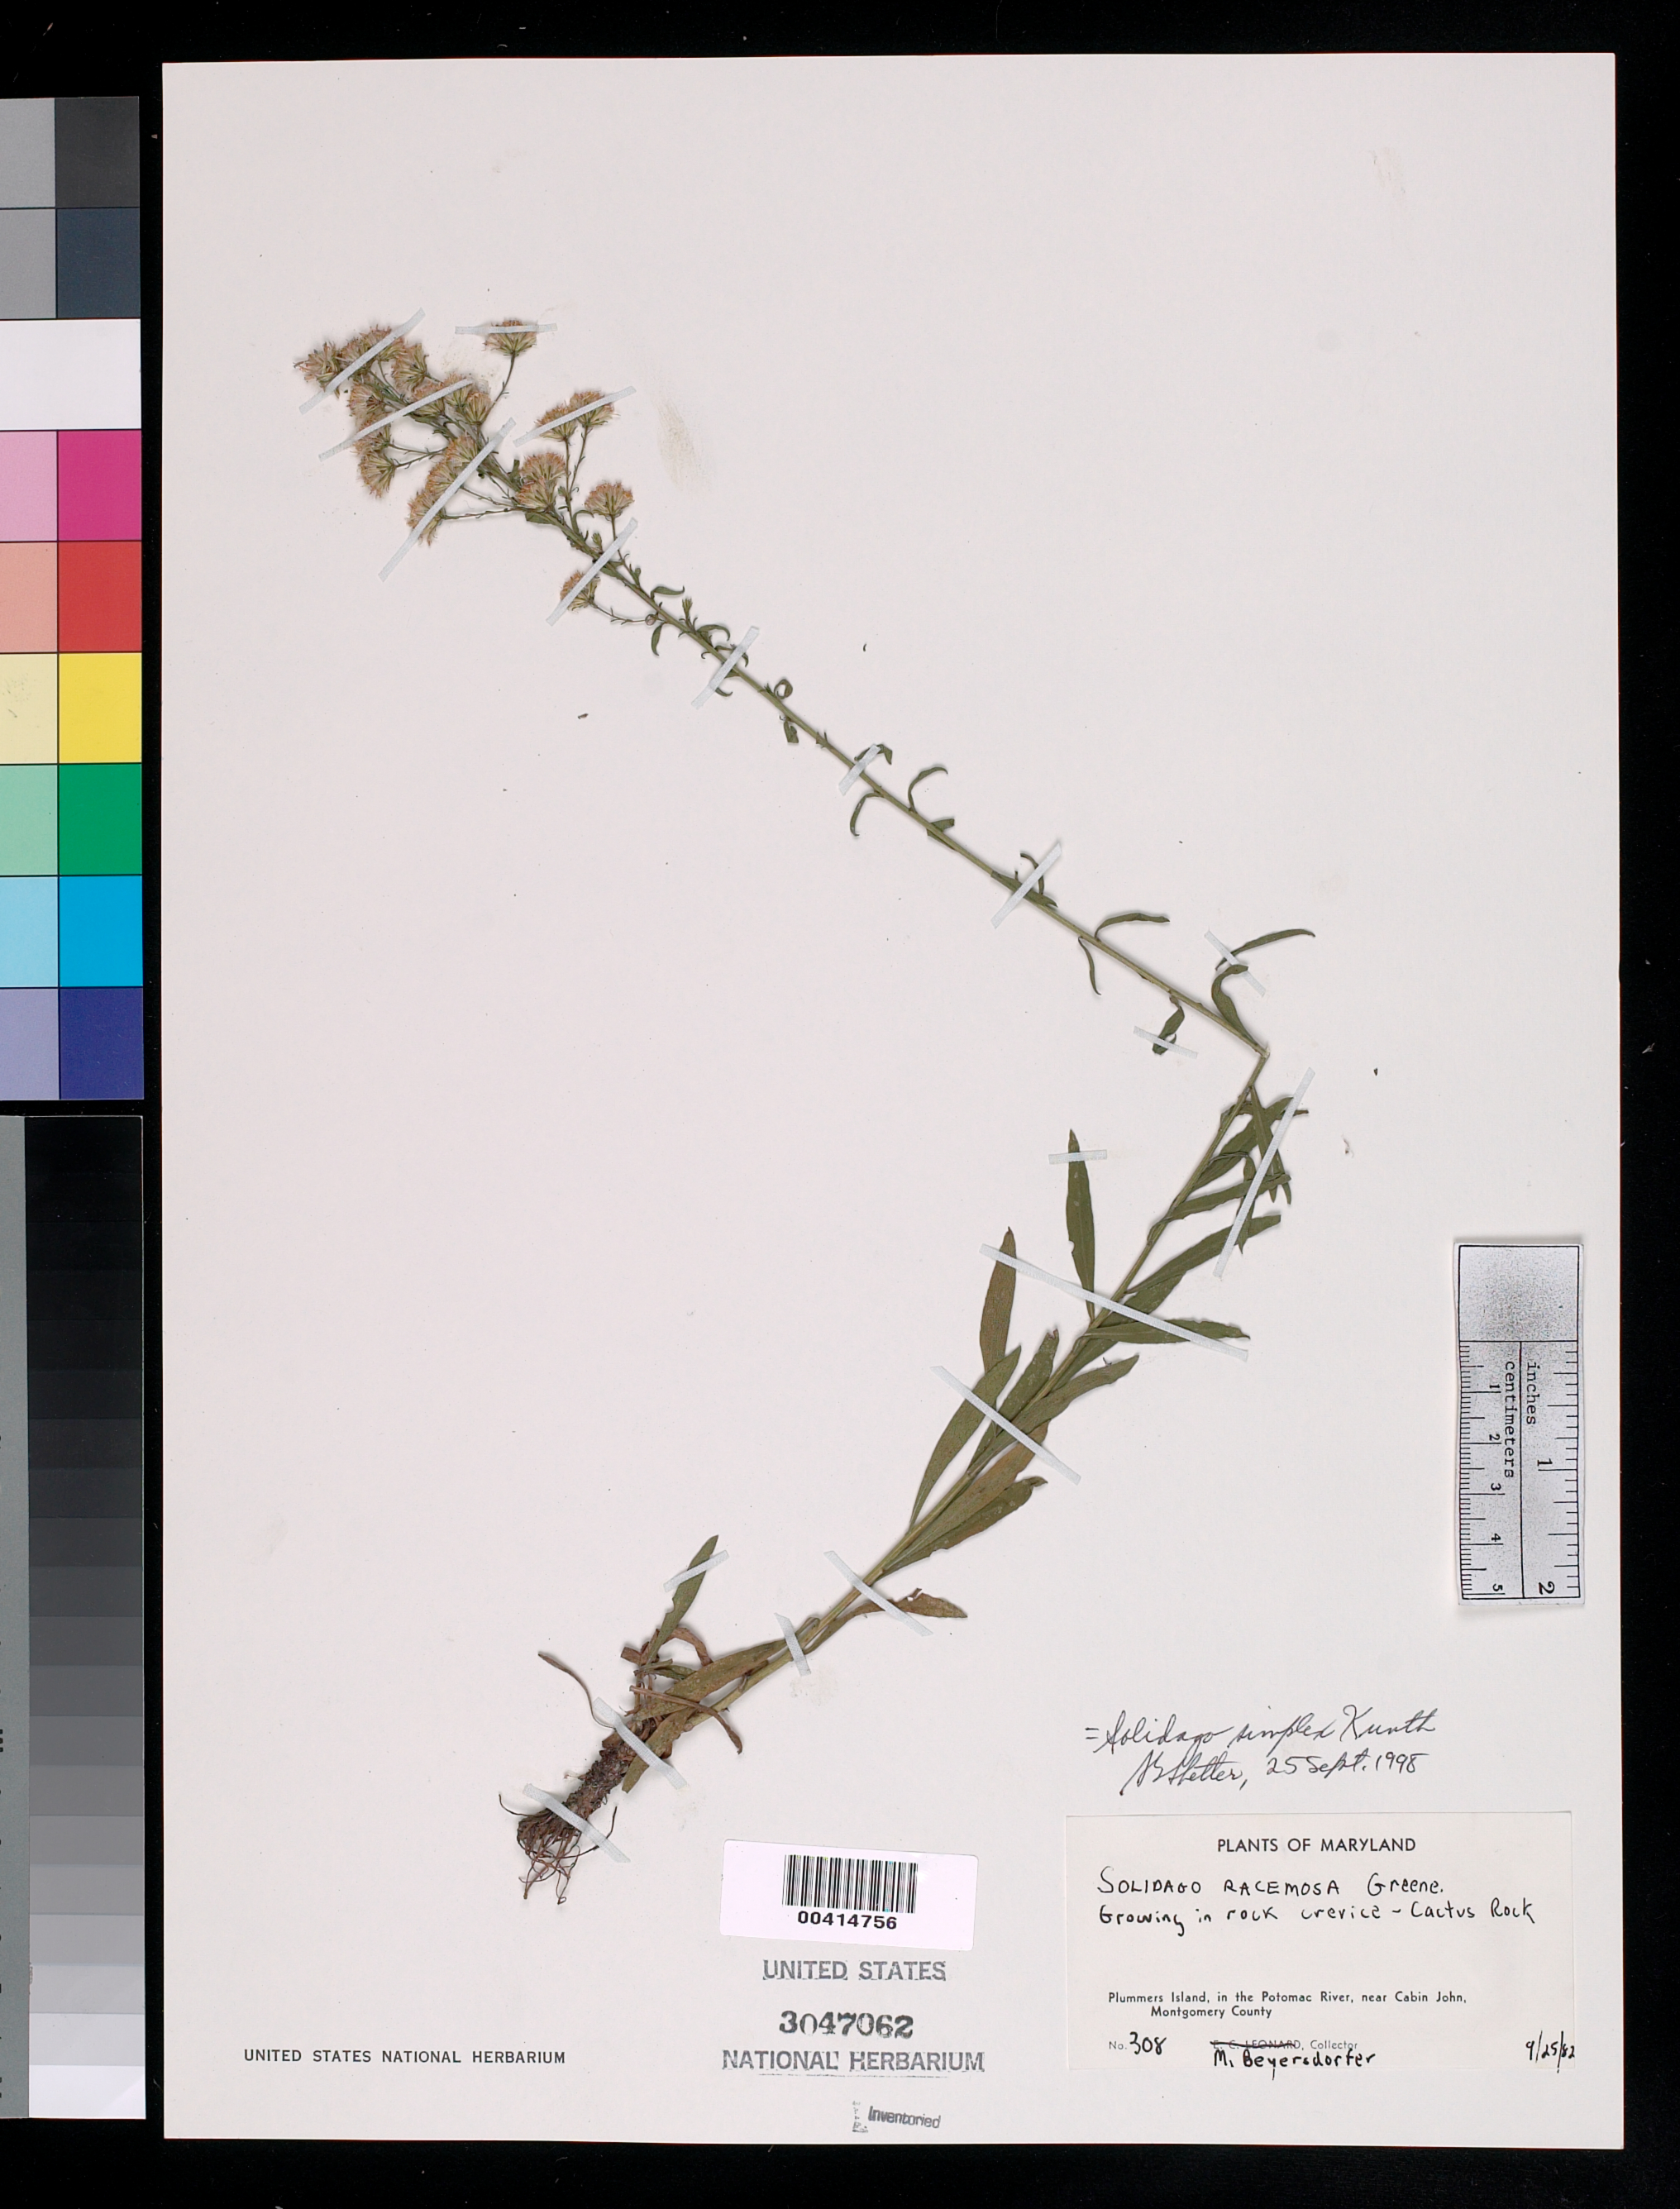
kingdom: Plantae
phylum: Tracheophyta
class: Magnoliopsida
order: Asterales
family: Asteraceae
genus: Solidago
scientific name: Solidago simplex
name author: Kunth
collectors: M. Beyersdorfer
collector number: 308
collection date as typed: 25 Sep 1982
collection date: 1982-09-25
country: United States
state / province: Maryland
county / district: Montgomery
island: Plummers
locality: Plummer's Island; Cactus Rock Plummers Island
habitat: Rock crevices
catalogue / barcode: US 3047062